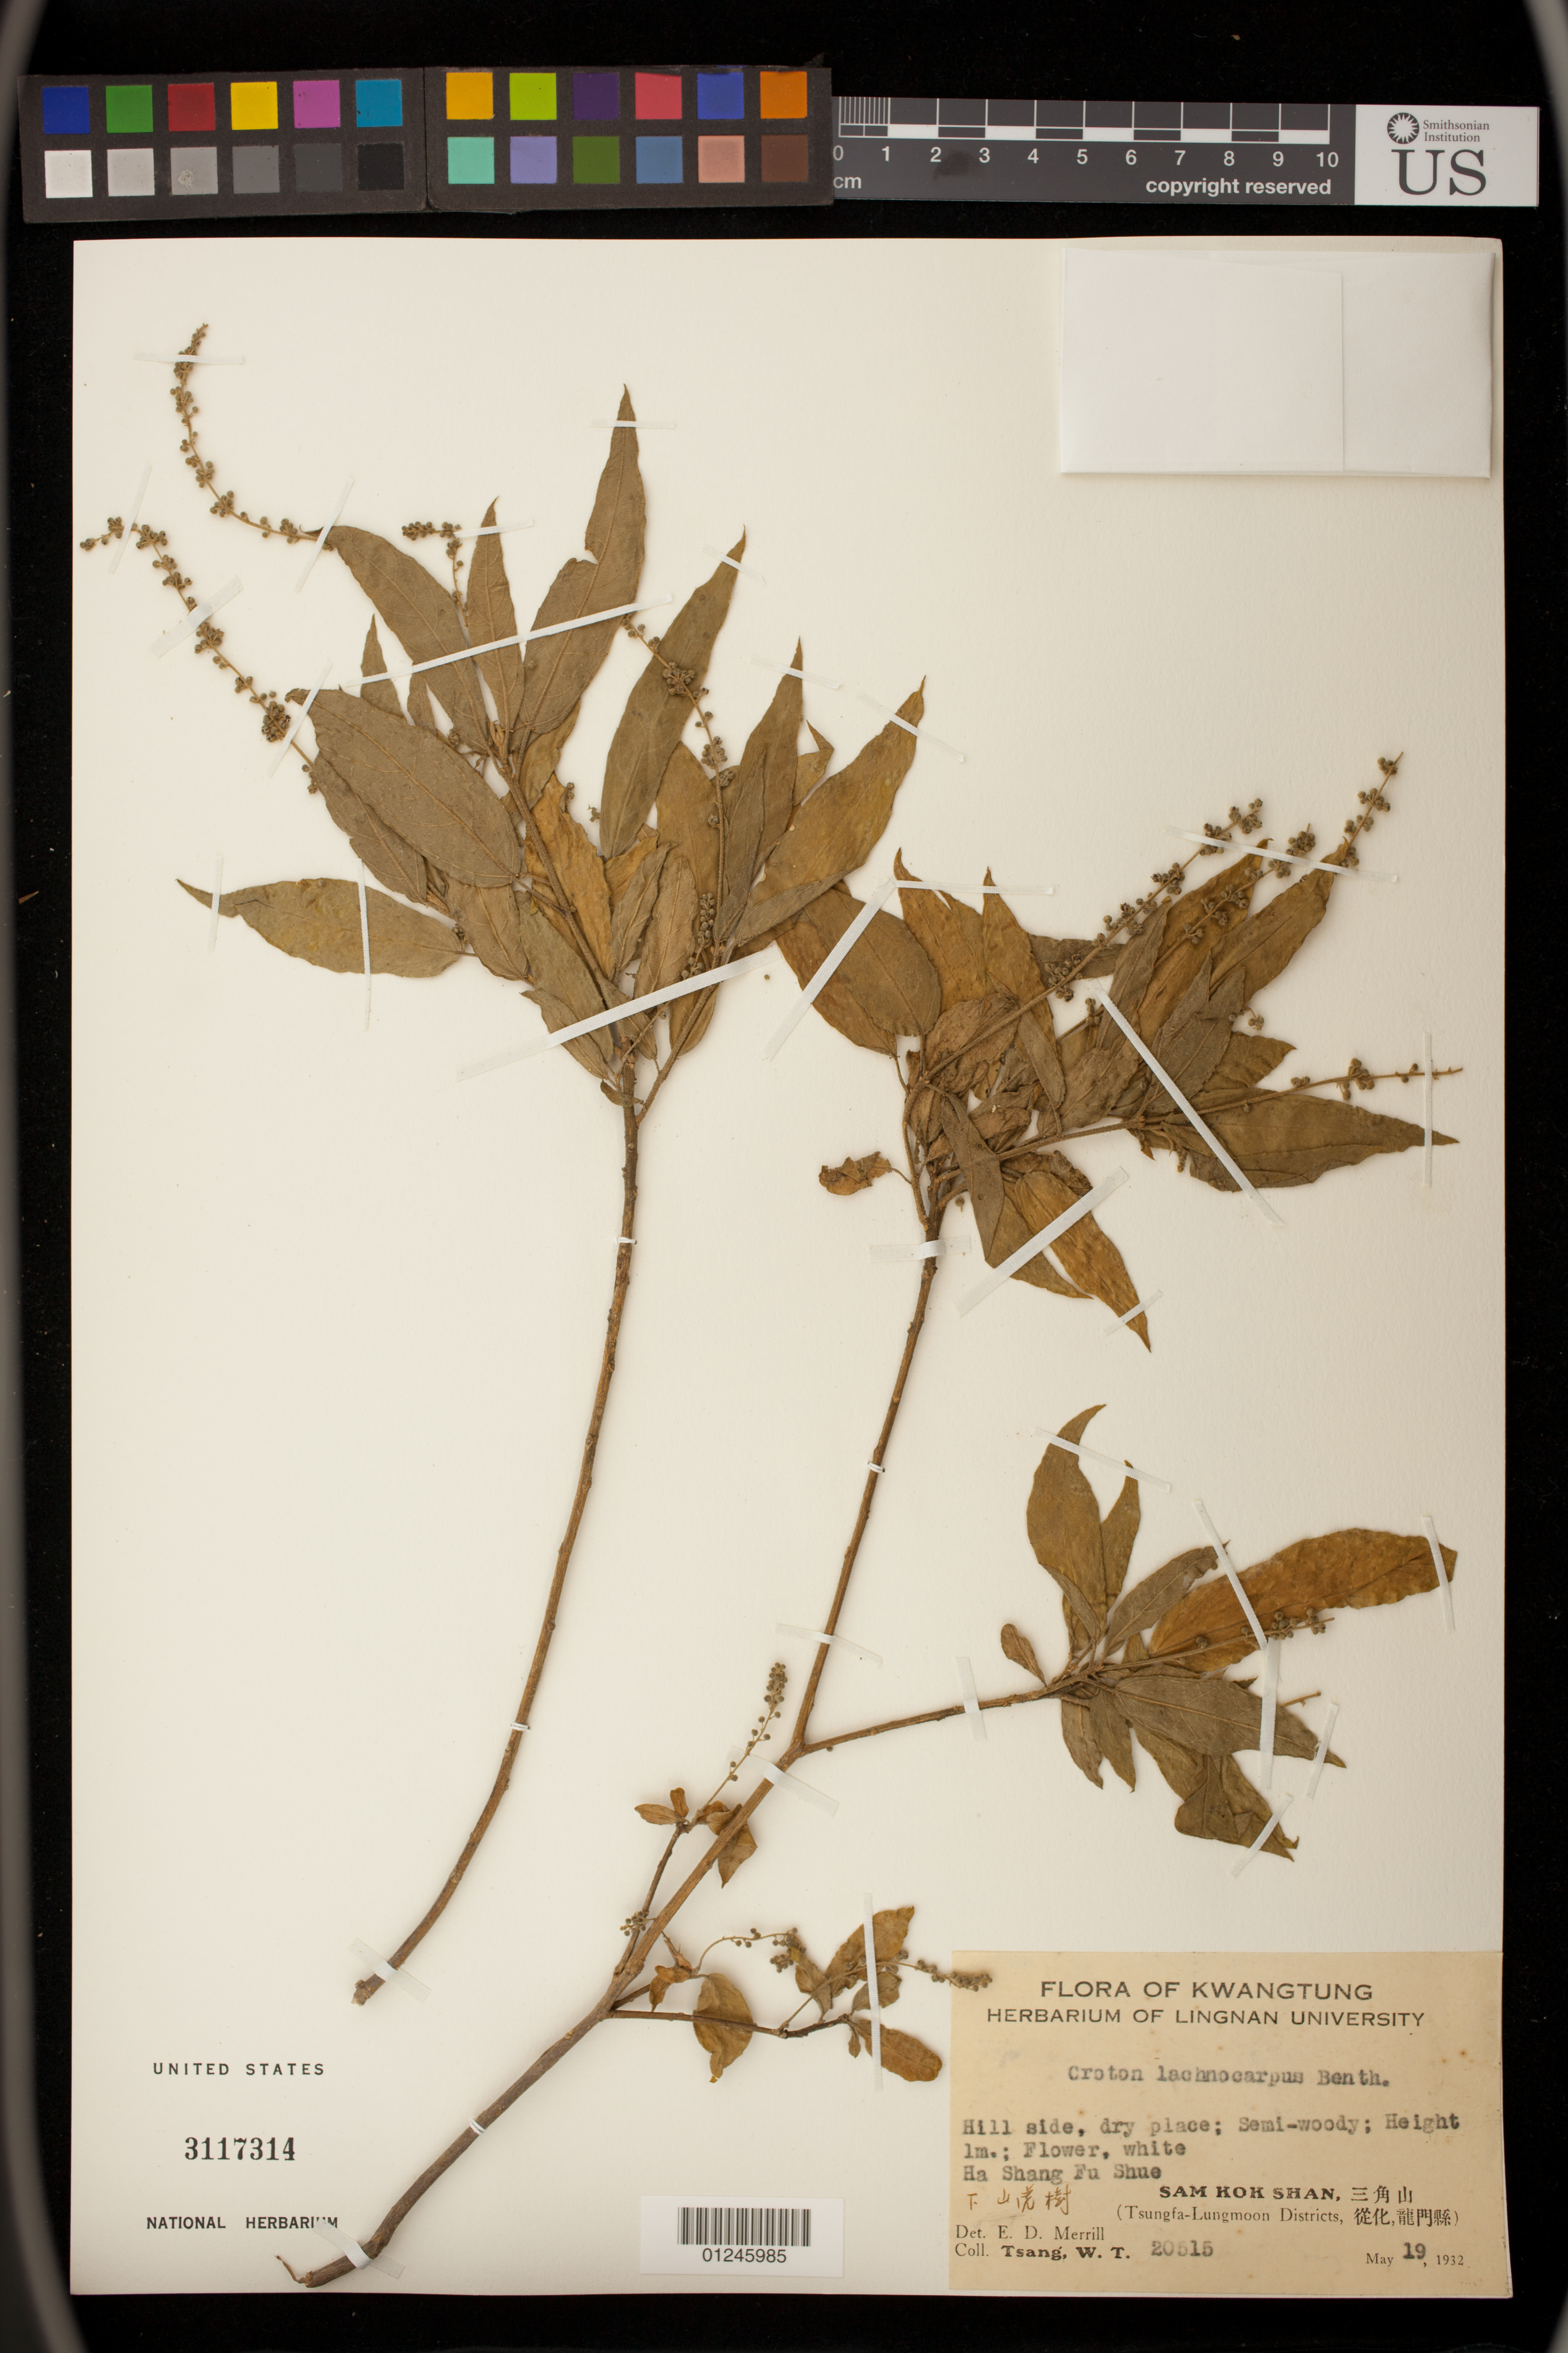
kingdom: Plantae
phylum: Tracheophyta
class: Magnoliopsida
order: Malpighiales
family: Euphorbiaceae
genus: Croton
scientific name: Croton lachnocarpus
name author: Benth.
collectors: W. T. Tsang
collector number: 20515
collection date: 1932-05-19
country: China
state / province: Guangdong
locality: Hill side.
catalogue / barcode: US 3117314